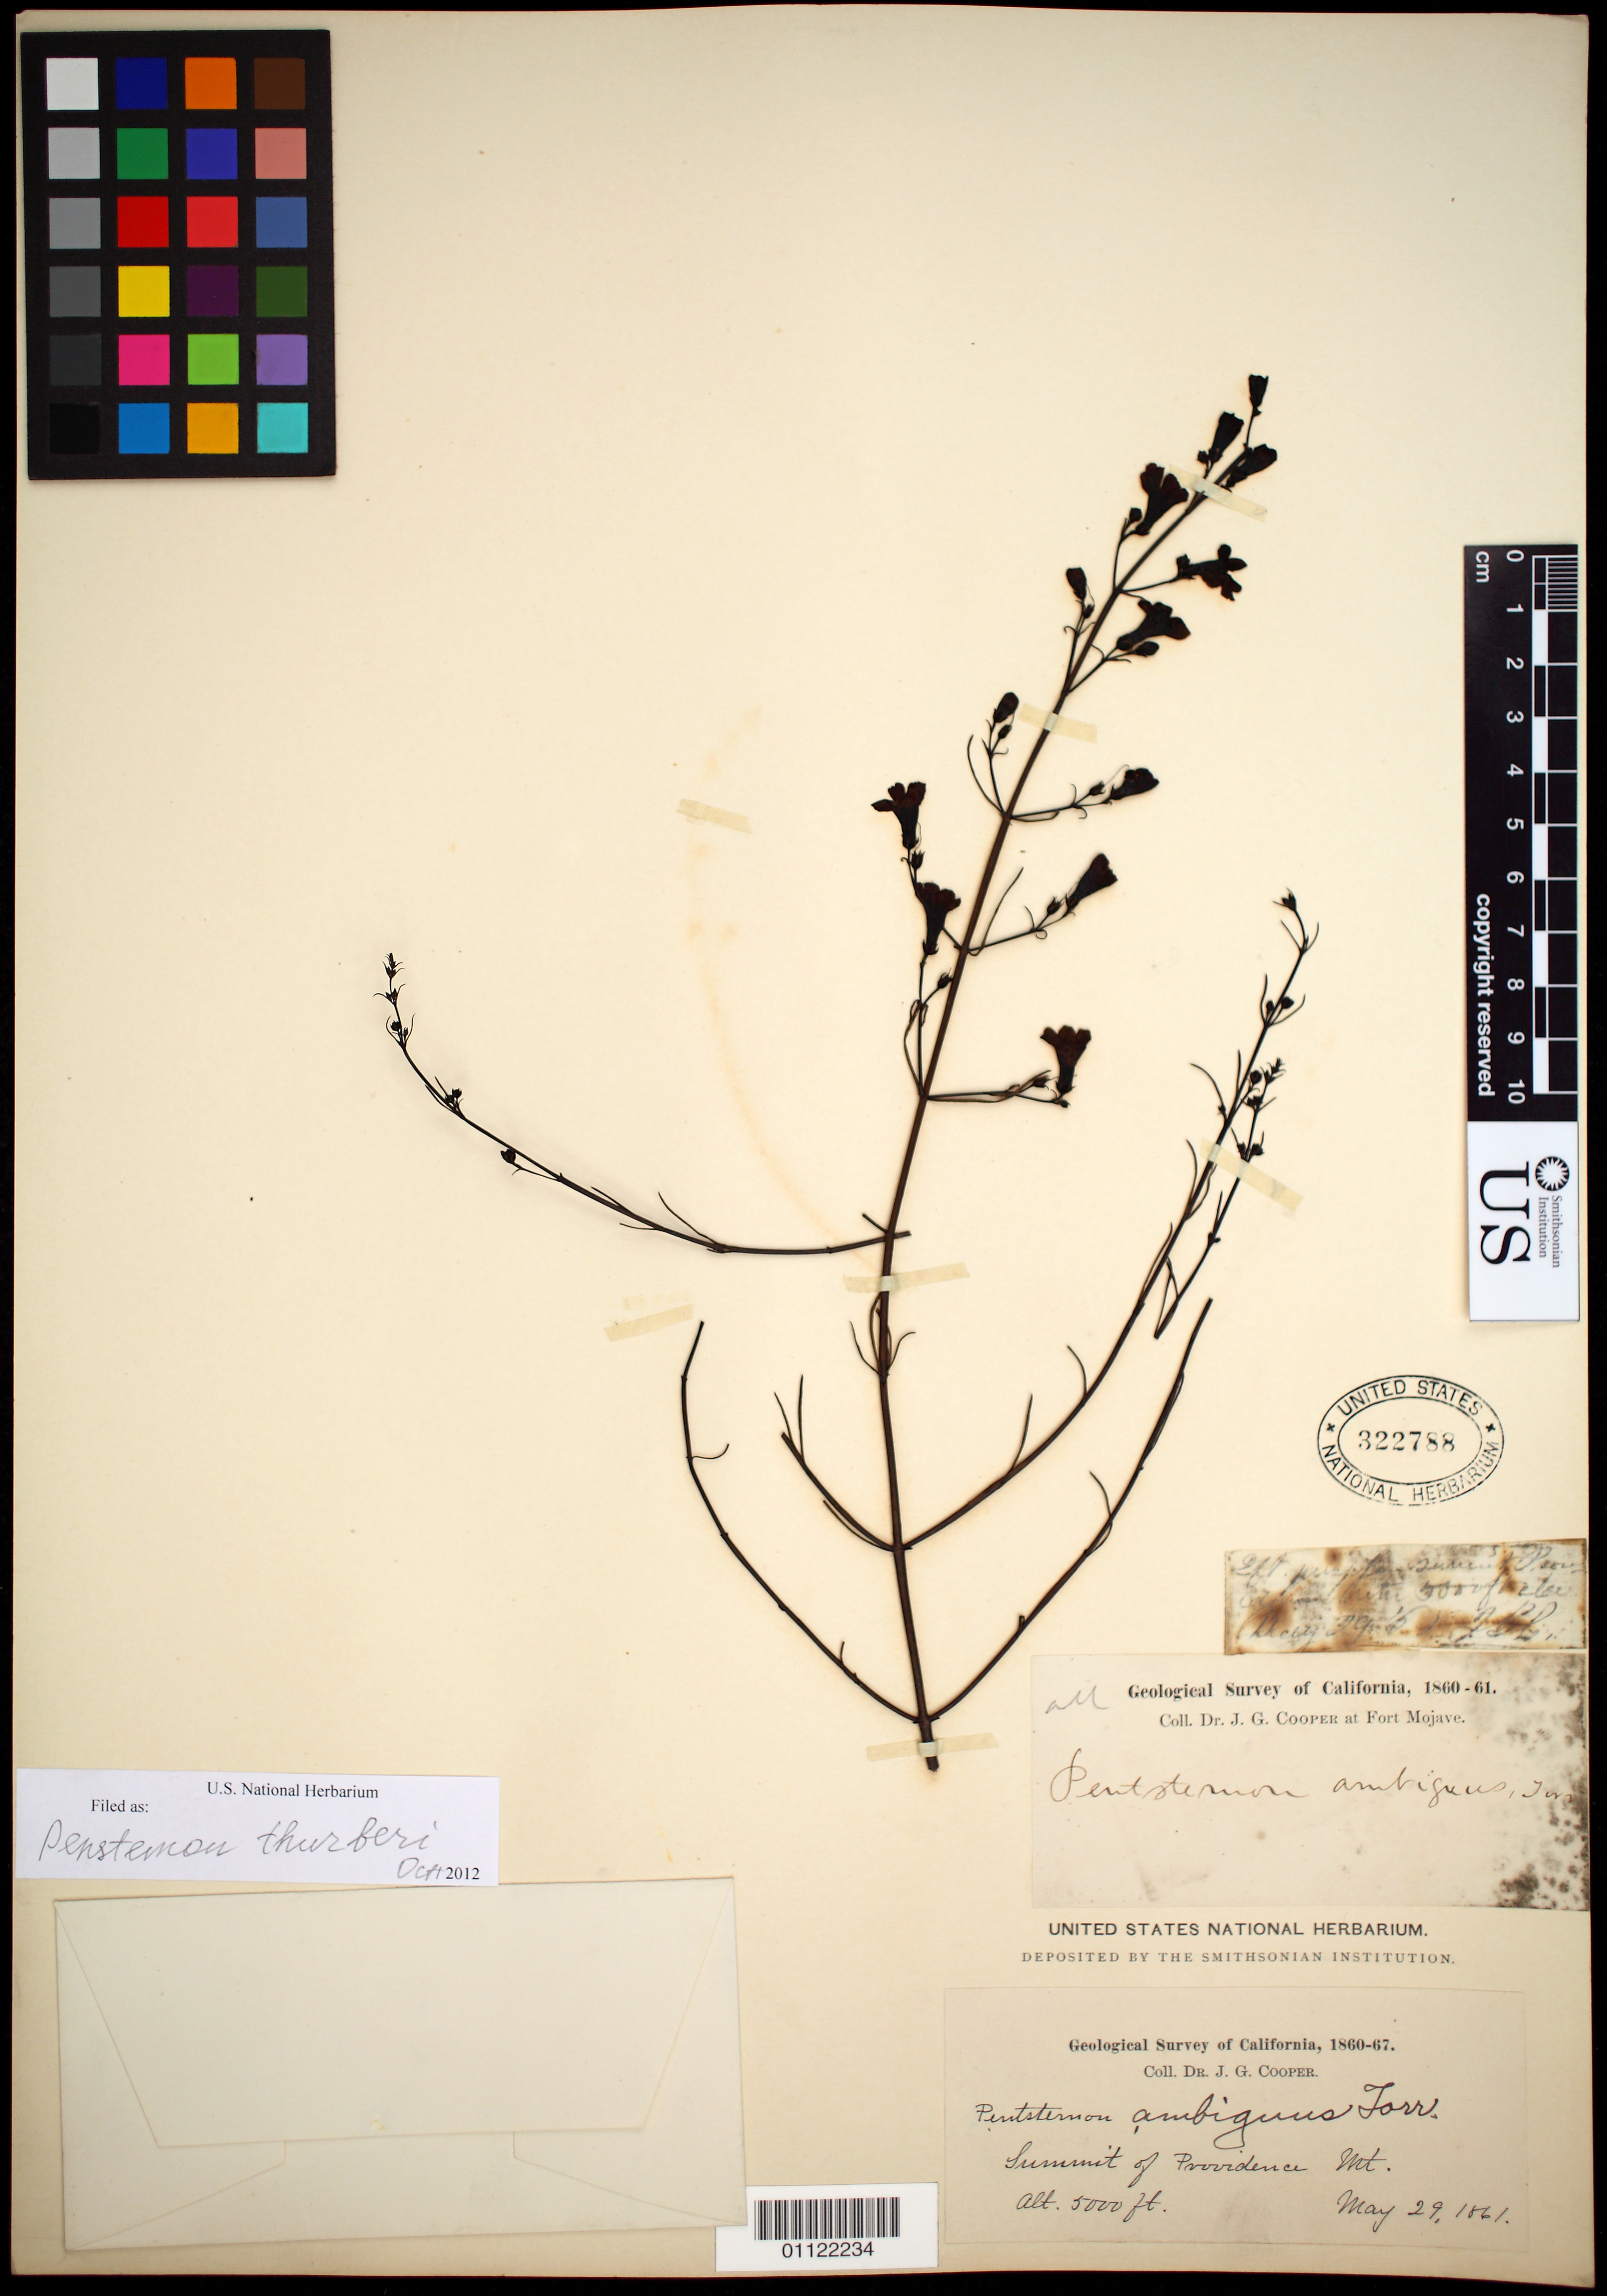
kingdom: Plantae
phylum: Tracheophyta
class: Magnoliopsida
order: Lamiales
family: Plantaginaceae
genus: Penstemon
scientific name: Penstemon thurberi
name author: Torr.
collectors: J. G. Cooper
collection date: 1861-05-29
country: United States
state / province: California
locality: Summit of Providence Mt.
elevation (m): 1524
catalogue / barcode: US 322788